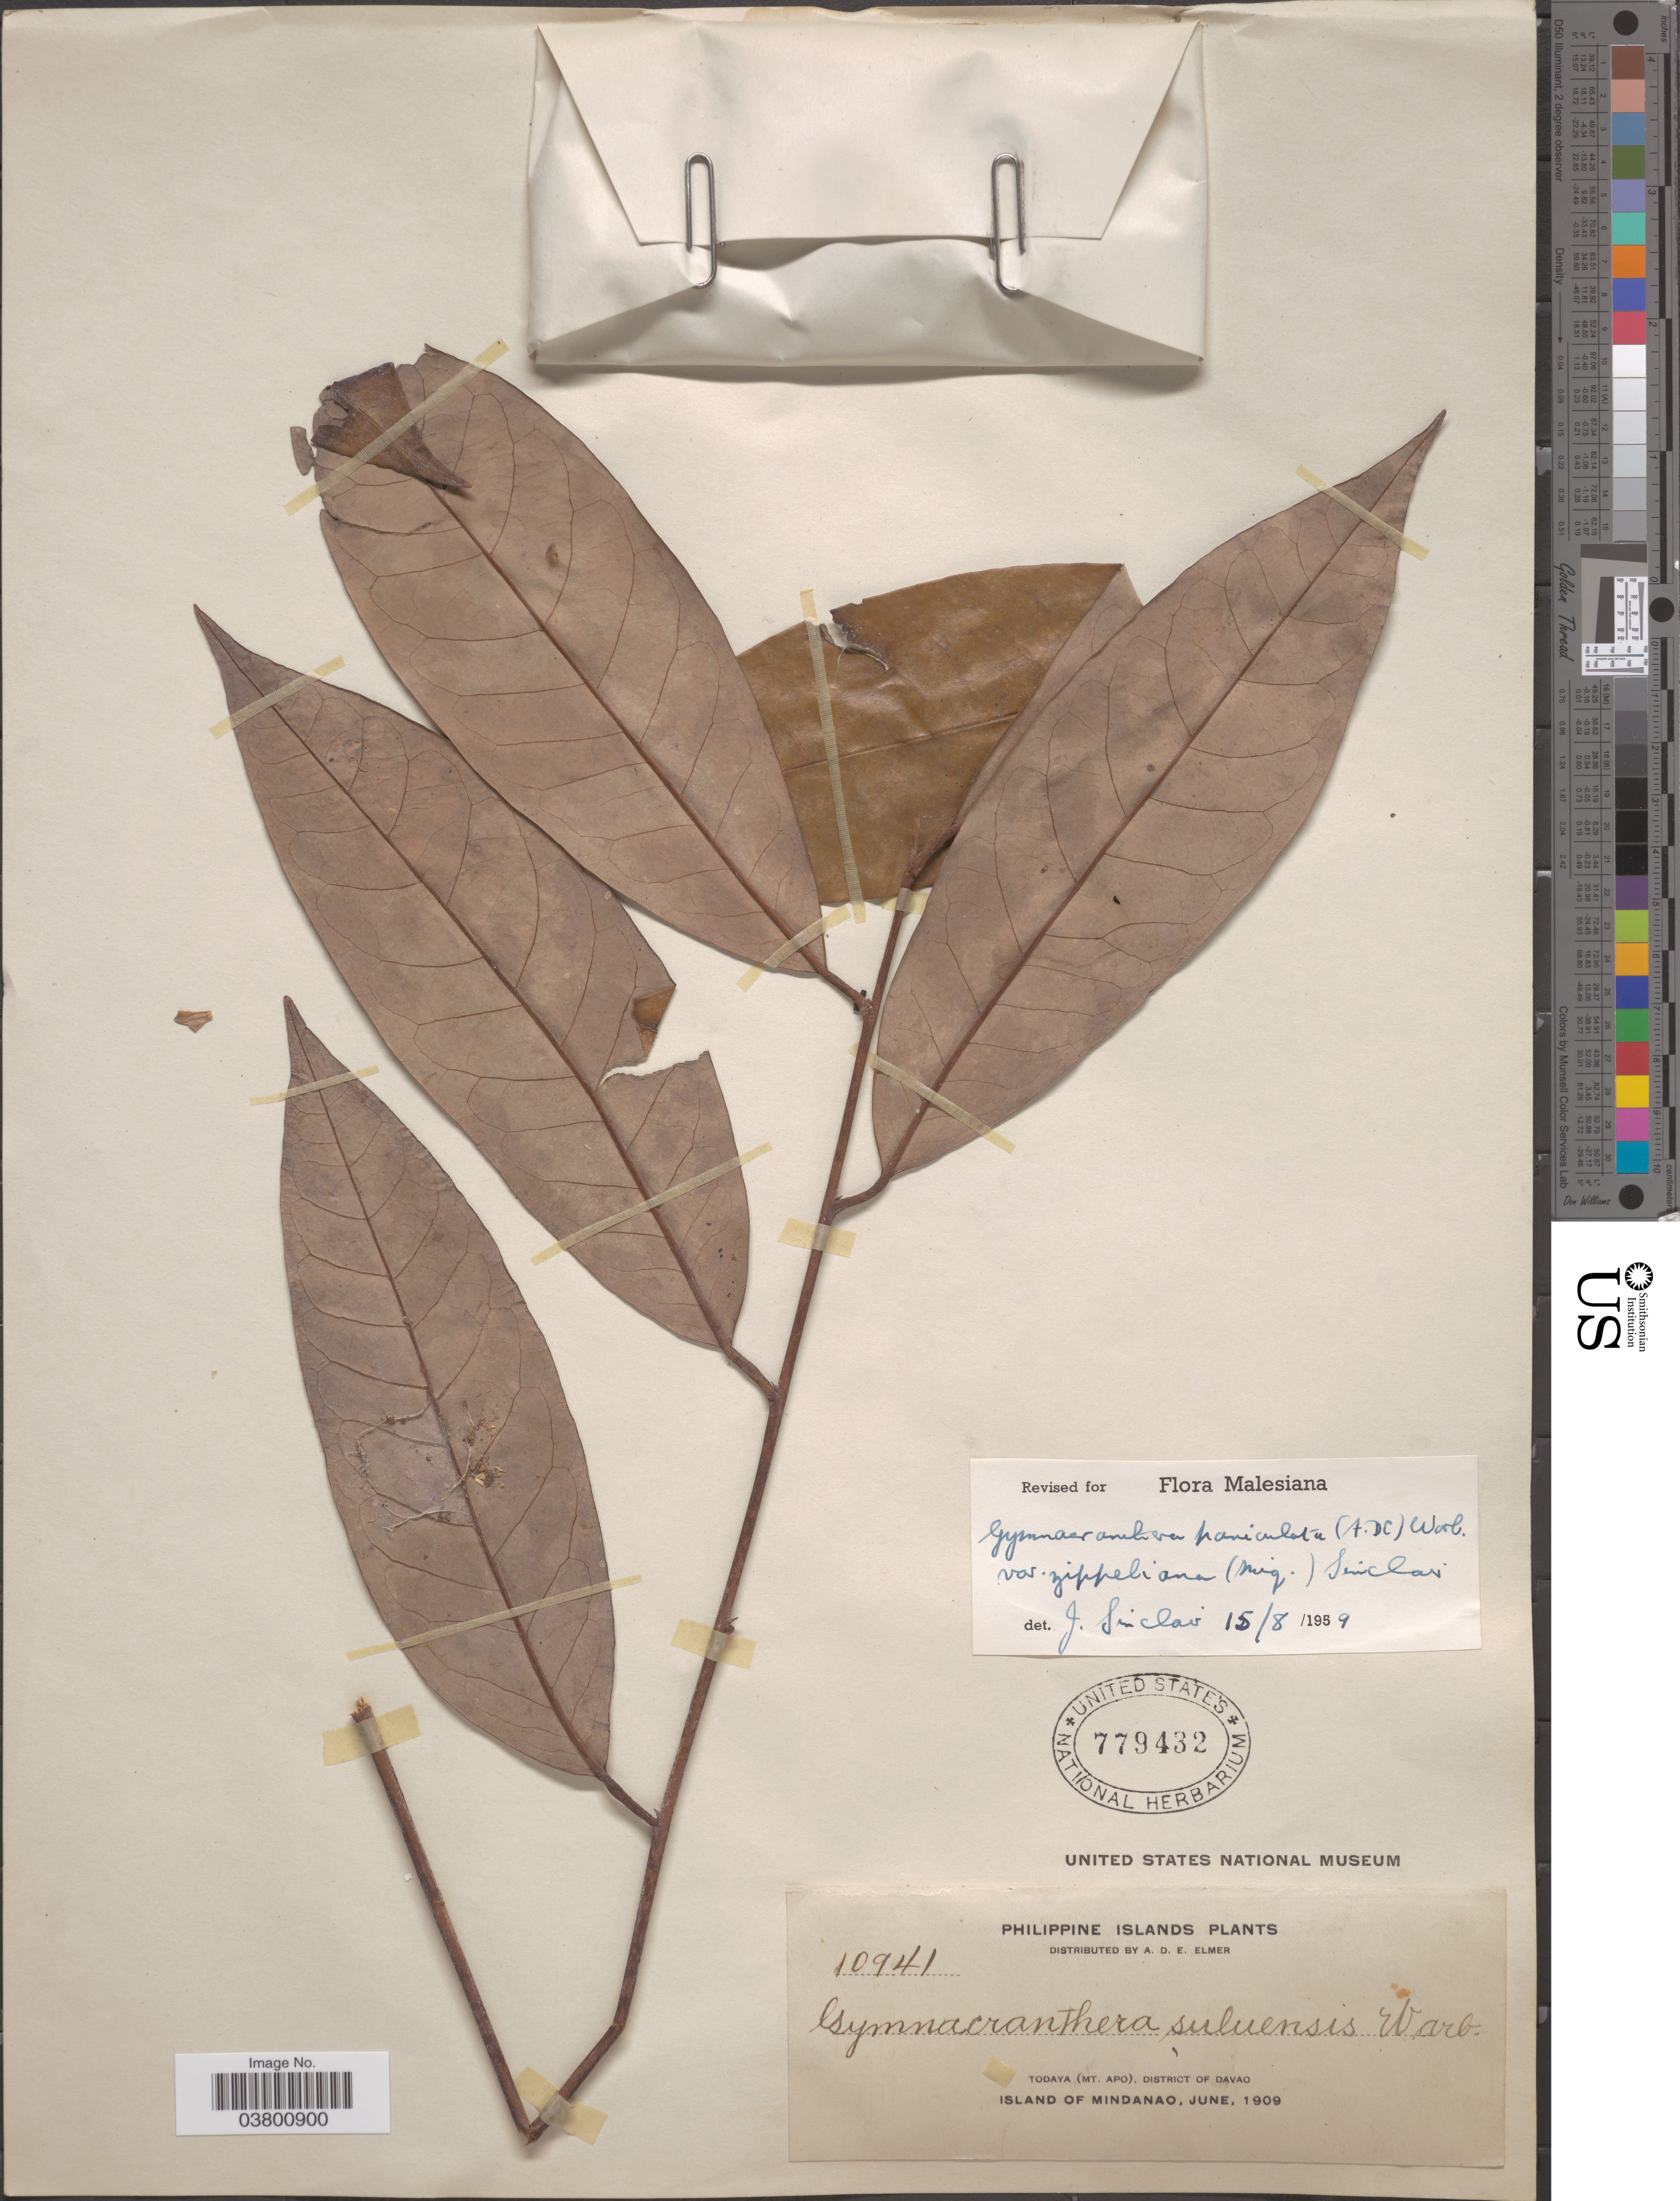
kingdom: Plantae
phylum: Tracheophyta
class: Magnoliopsida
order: Magnoliales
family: Myristicaceae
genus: Gymnacranthera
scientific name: Gymnacranthera paniculata var. zippeliana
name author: (DC.) Warb.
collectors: A. D. E. Elmer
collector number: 10941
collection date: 1909-06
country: Philippines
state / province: Davao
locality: Todaya (Mt. Apo), District of Davao. Island of Mindanao.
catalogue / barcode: US 779432